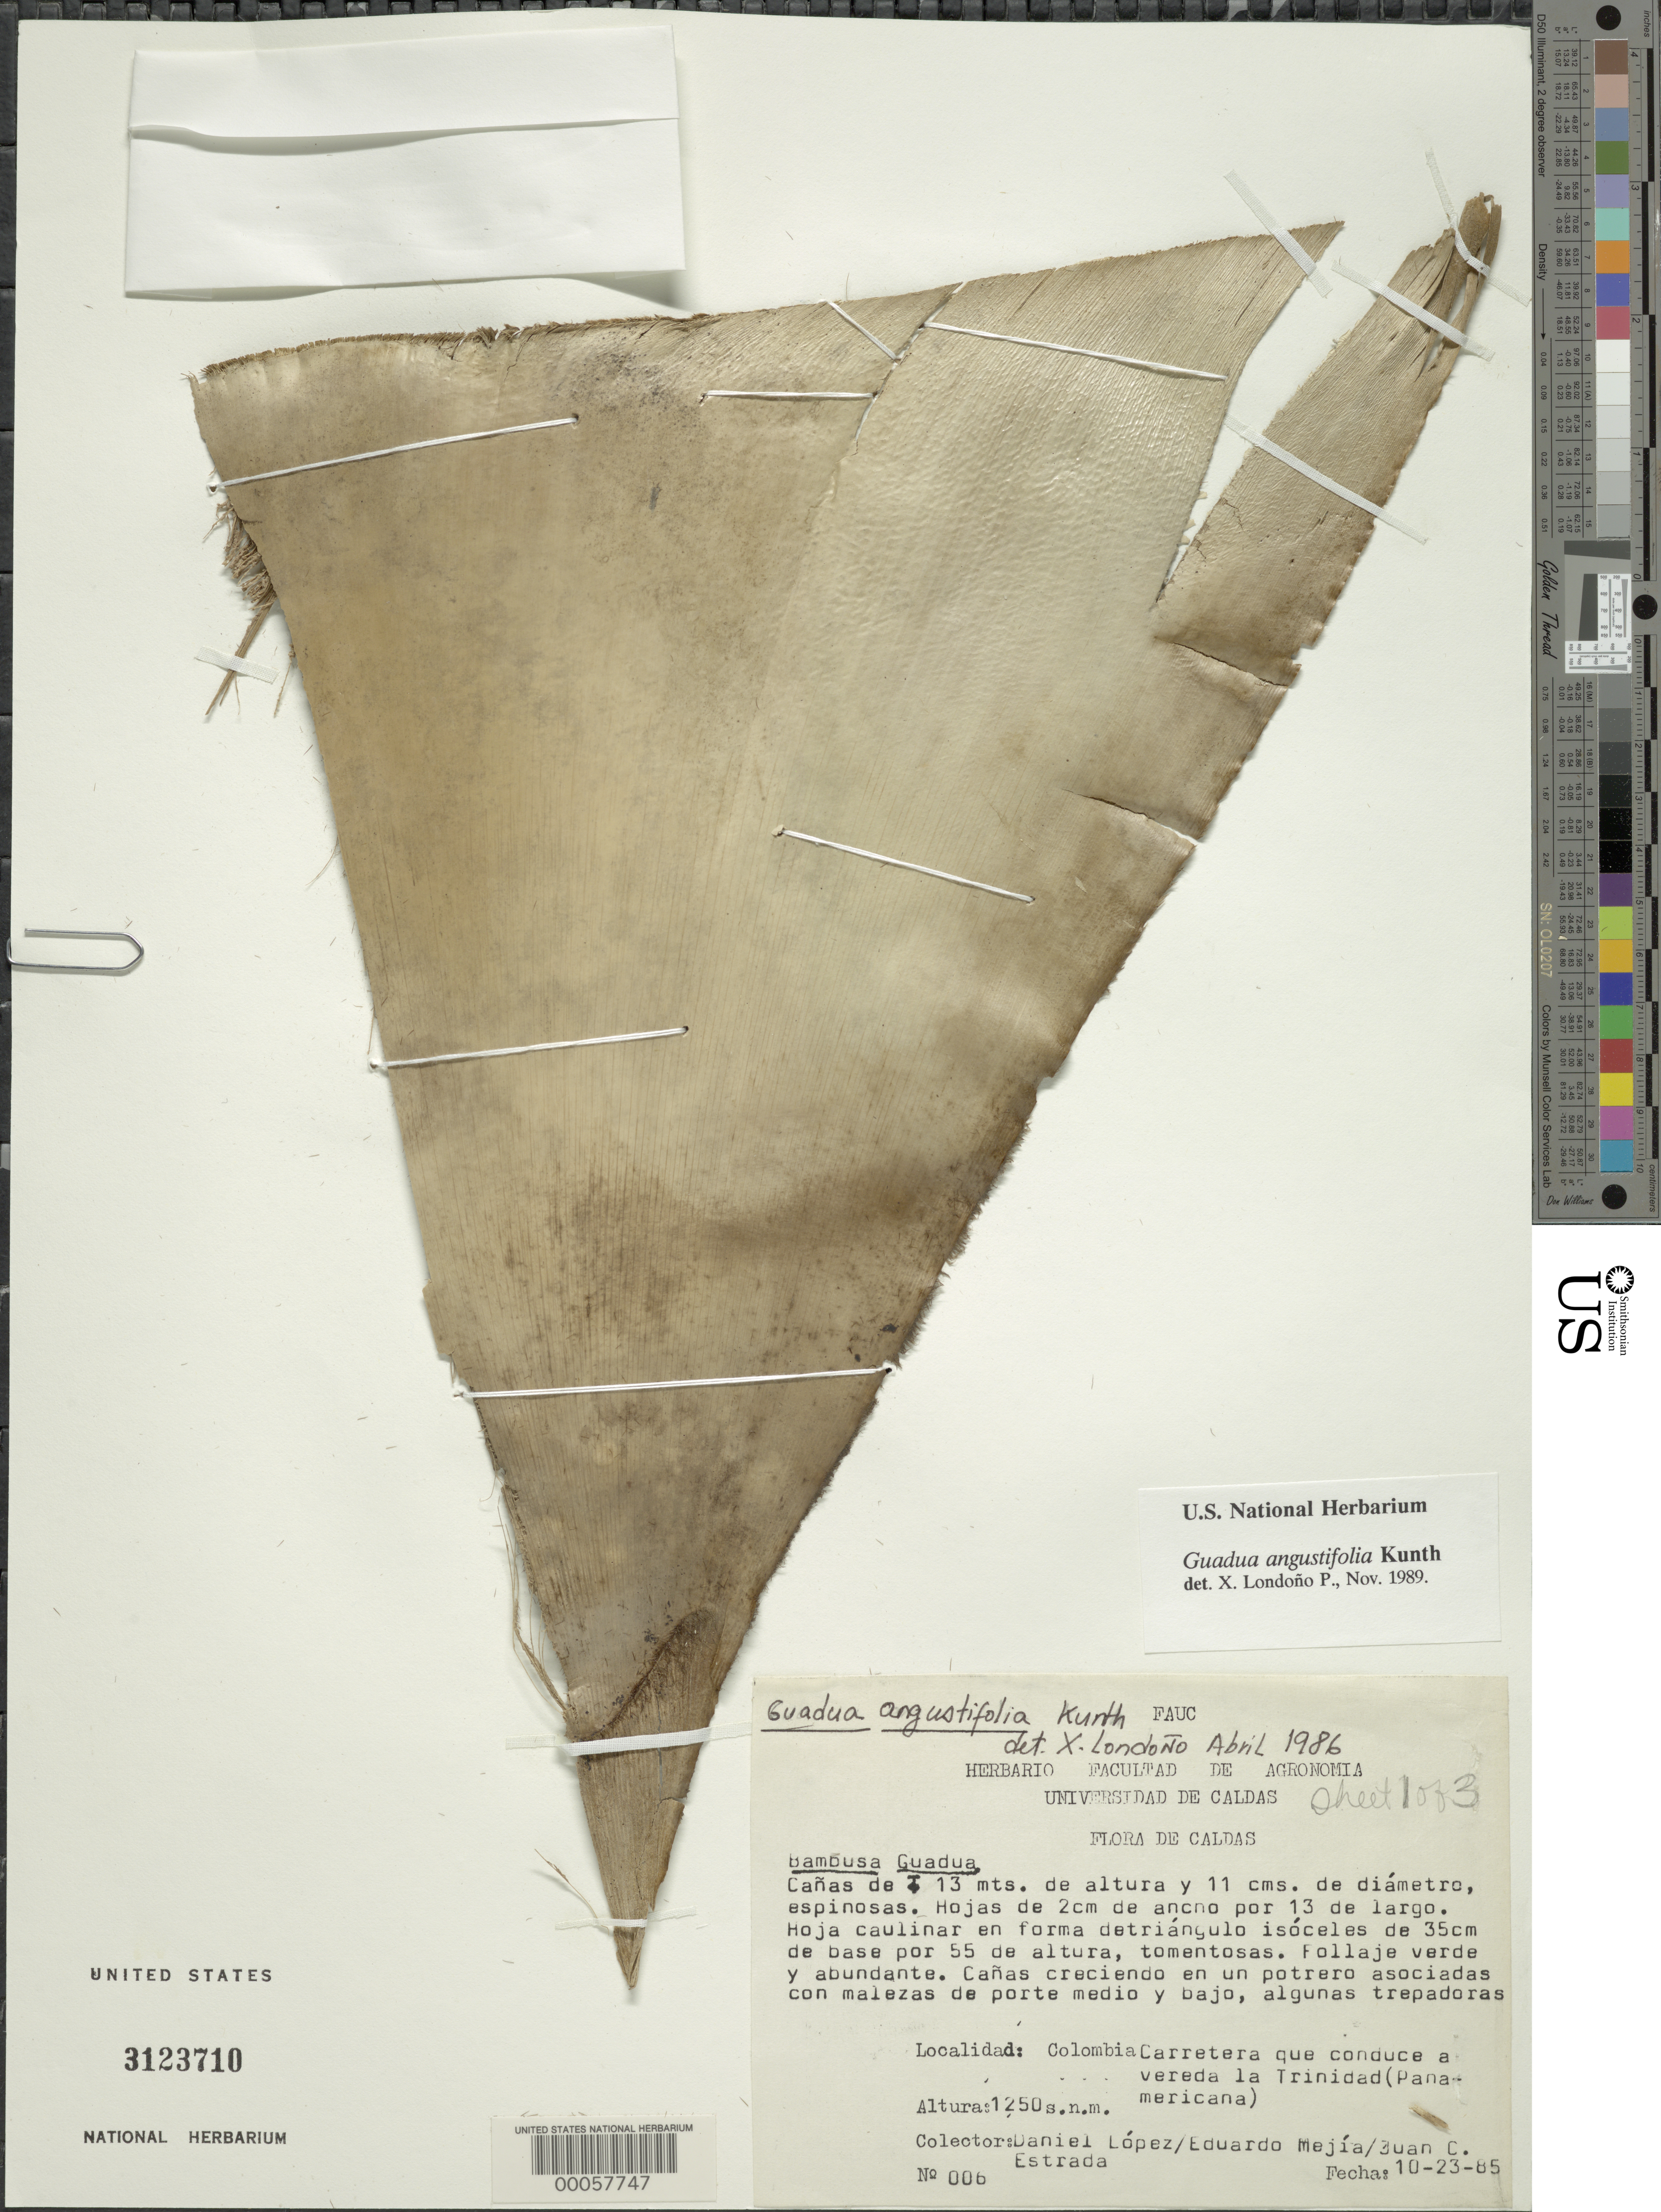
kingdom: Plantae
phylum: Tracheophyta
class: Liliopsida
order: Poales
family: Poaceae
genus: Guadua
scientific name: Guadua angustifolia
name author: Kunth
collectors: D. Lopez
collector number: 006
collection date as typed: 23 Oct 1985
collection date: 1985-10-23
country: Colombia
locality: Road known as Vereda la Trinidad(panAmericana)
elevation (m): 1250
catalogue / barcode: US 3123710